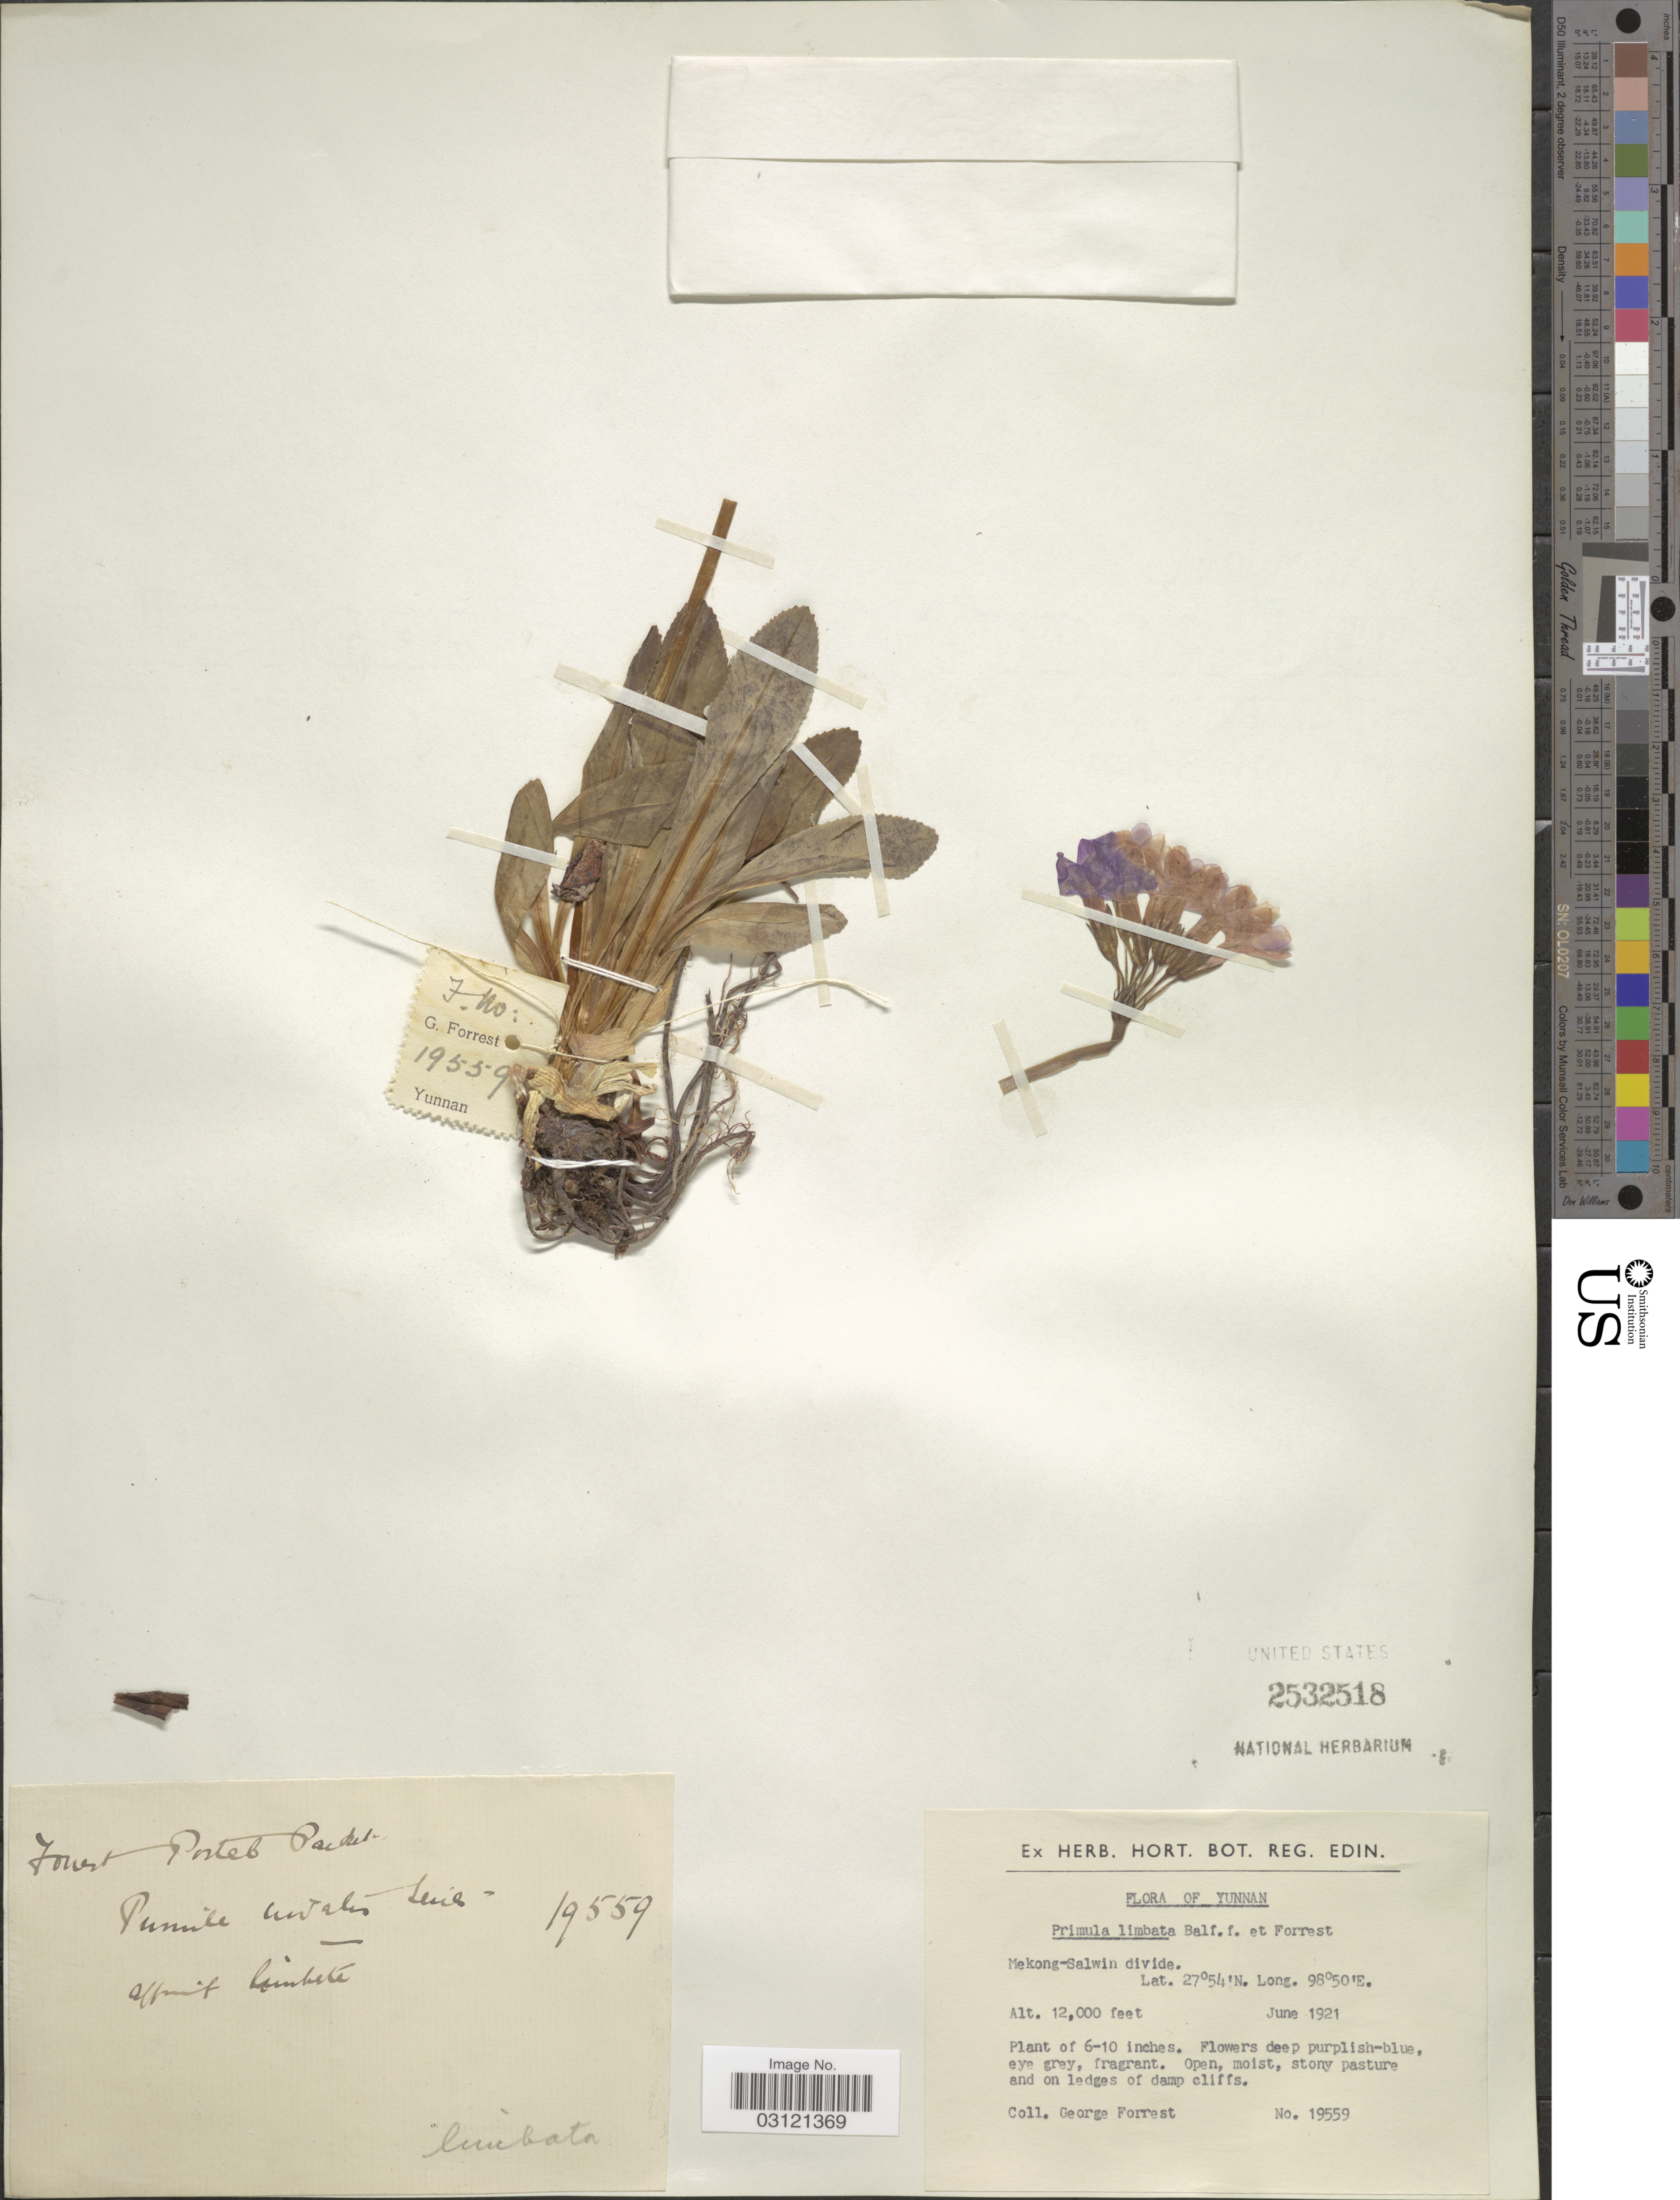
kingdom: Plantae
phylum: Tracheophyta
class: Magnoliopsida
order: Ericales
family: Primulaceae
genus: Primula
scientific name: Primula limbata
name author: Balf. f. & Forrest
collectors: G. Forrest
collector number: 19559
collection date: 1921-06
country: China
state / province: Yunnan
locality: Mekong-Salwin divide.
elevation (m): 3658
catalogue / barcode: US 2532518